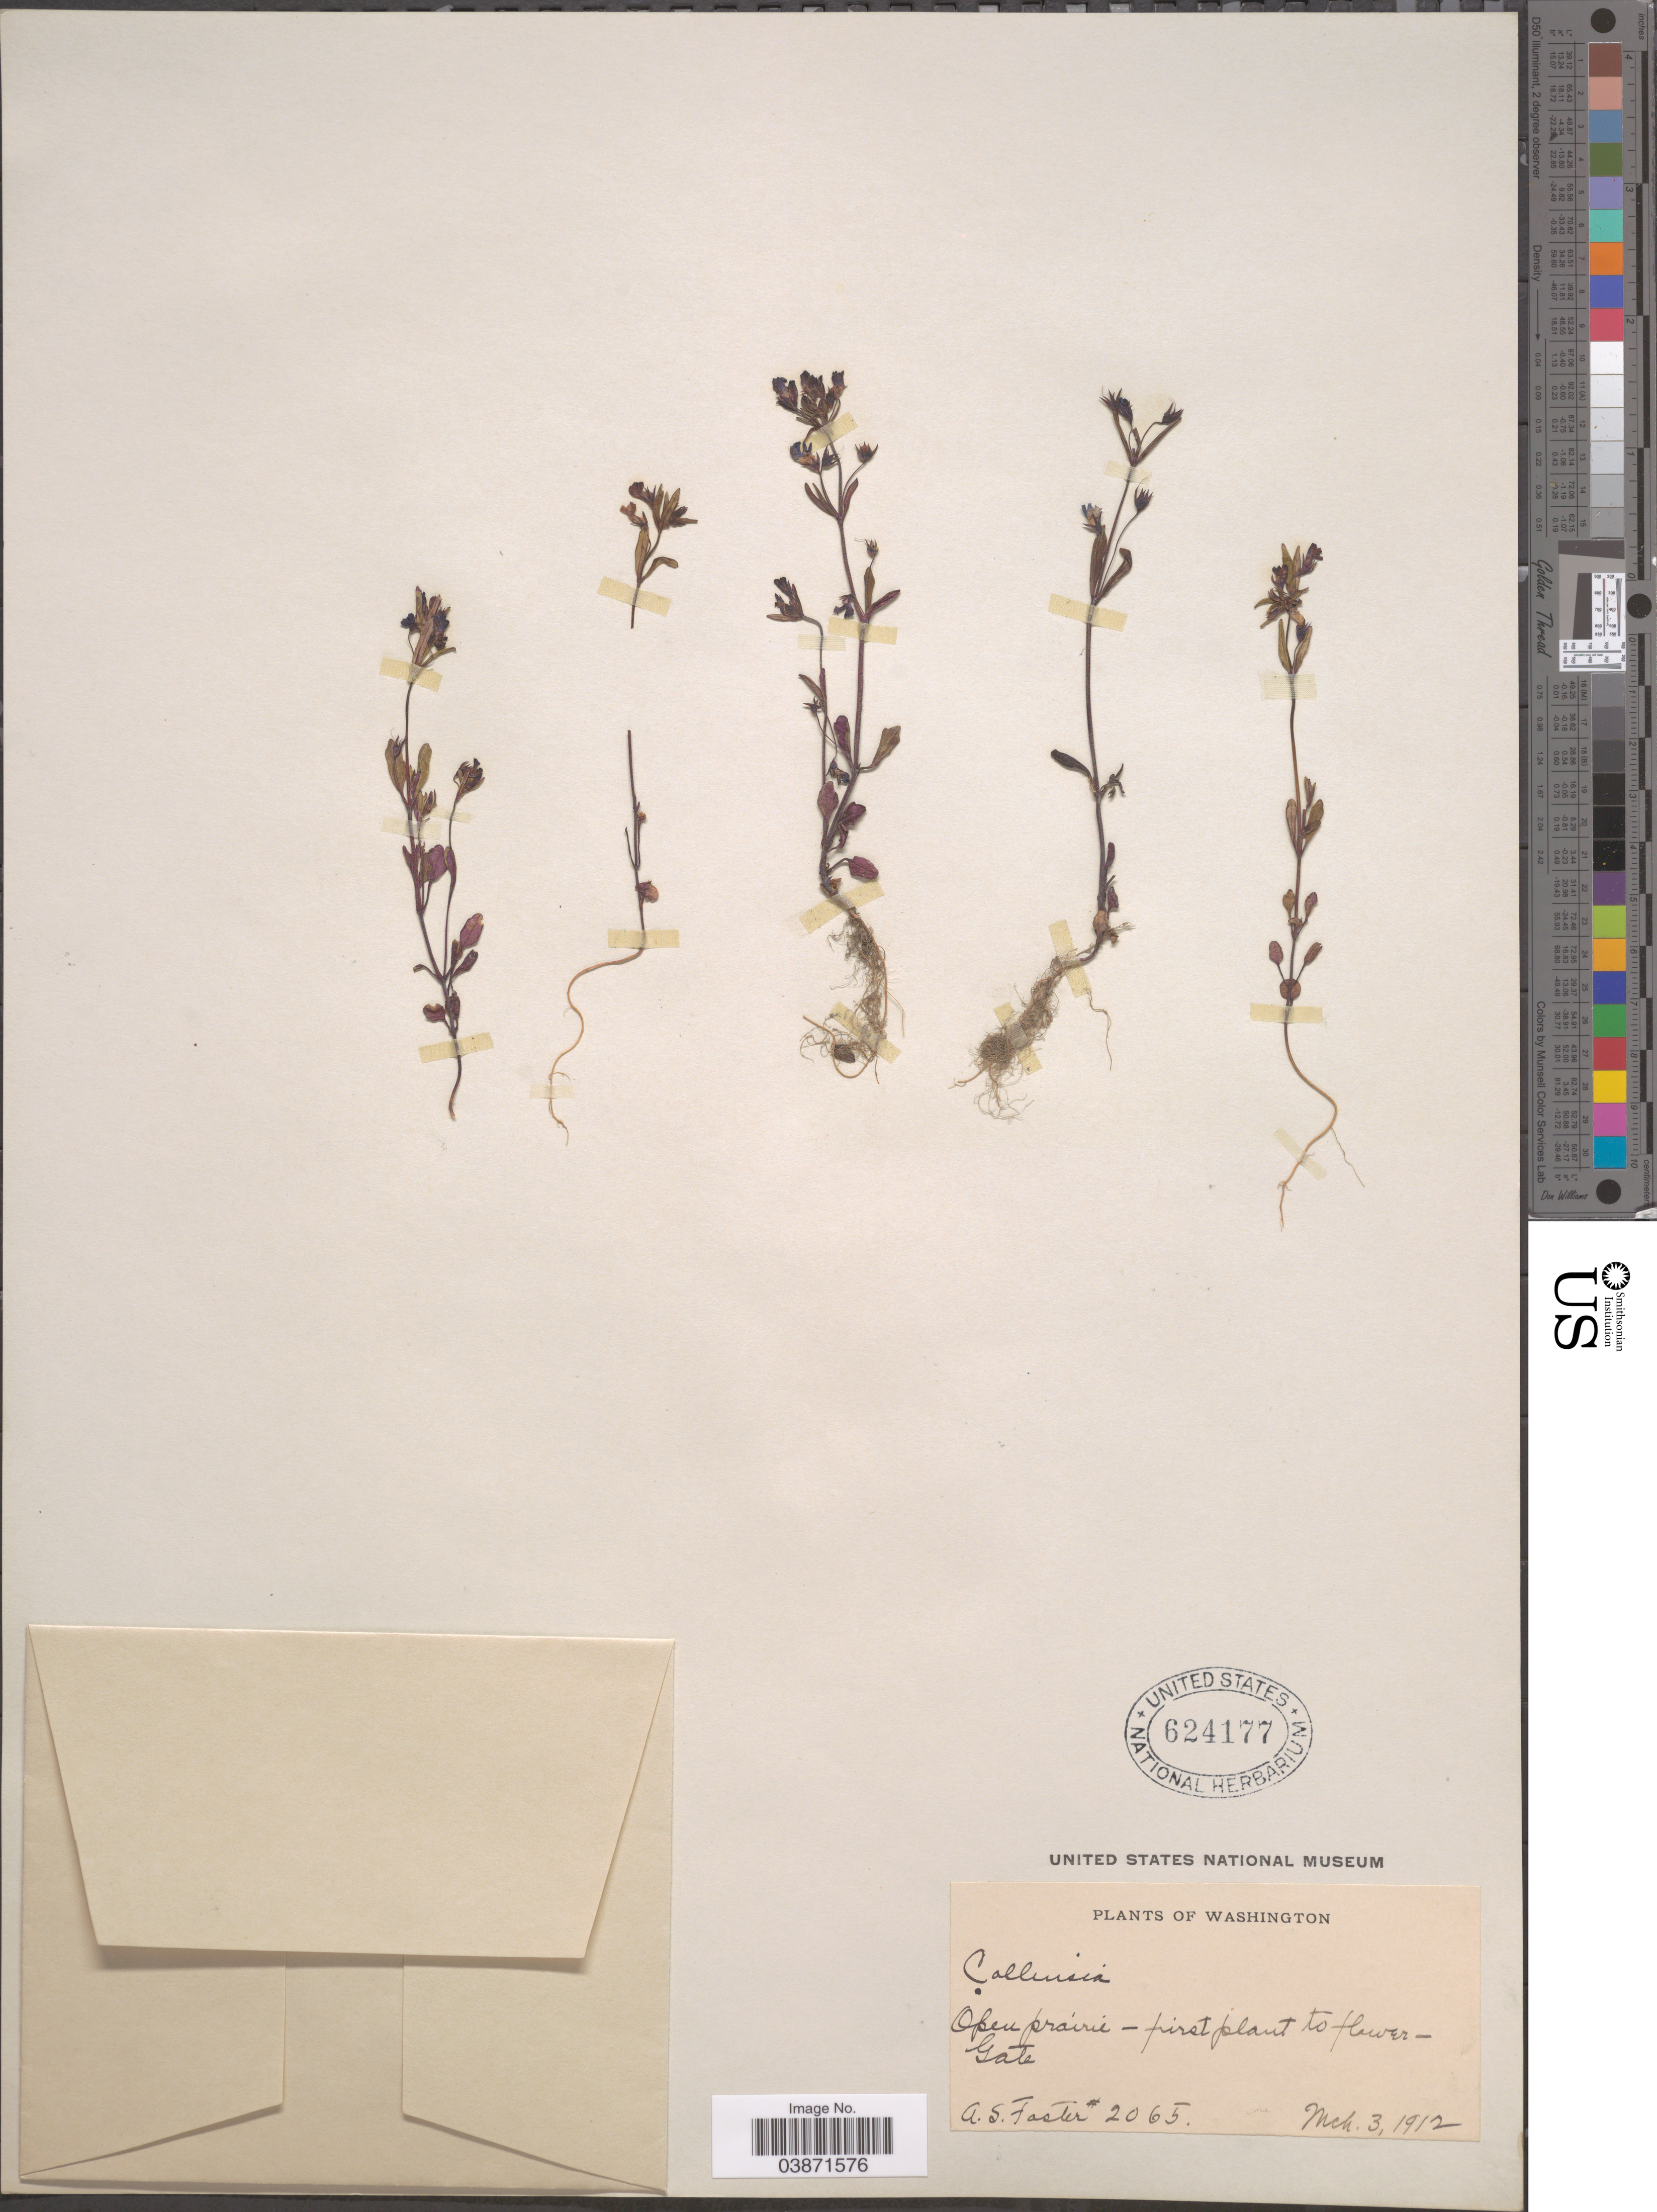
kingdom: Plantae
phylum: Tracheophyta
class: Magnoliopsida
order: Lamiales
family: Plantaginaceae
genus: Collinsia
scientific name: Collinsia sp.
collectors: A. S. Foster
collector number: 2065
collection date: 1912-03-03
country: United States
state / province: Washington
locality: Open prairie-first plant to flower-Gate.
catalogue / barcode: US 614177